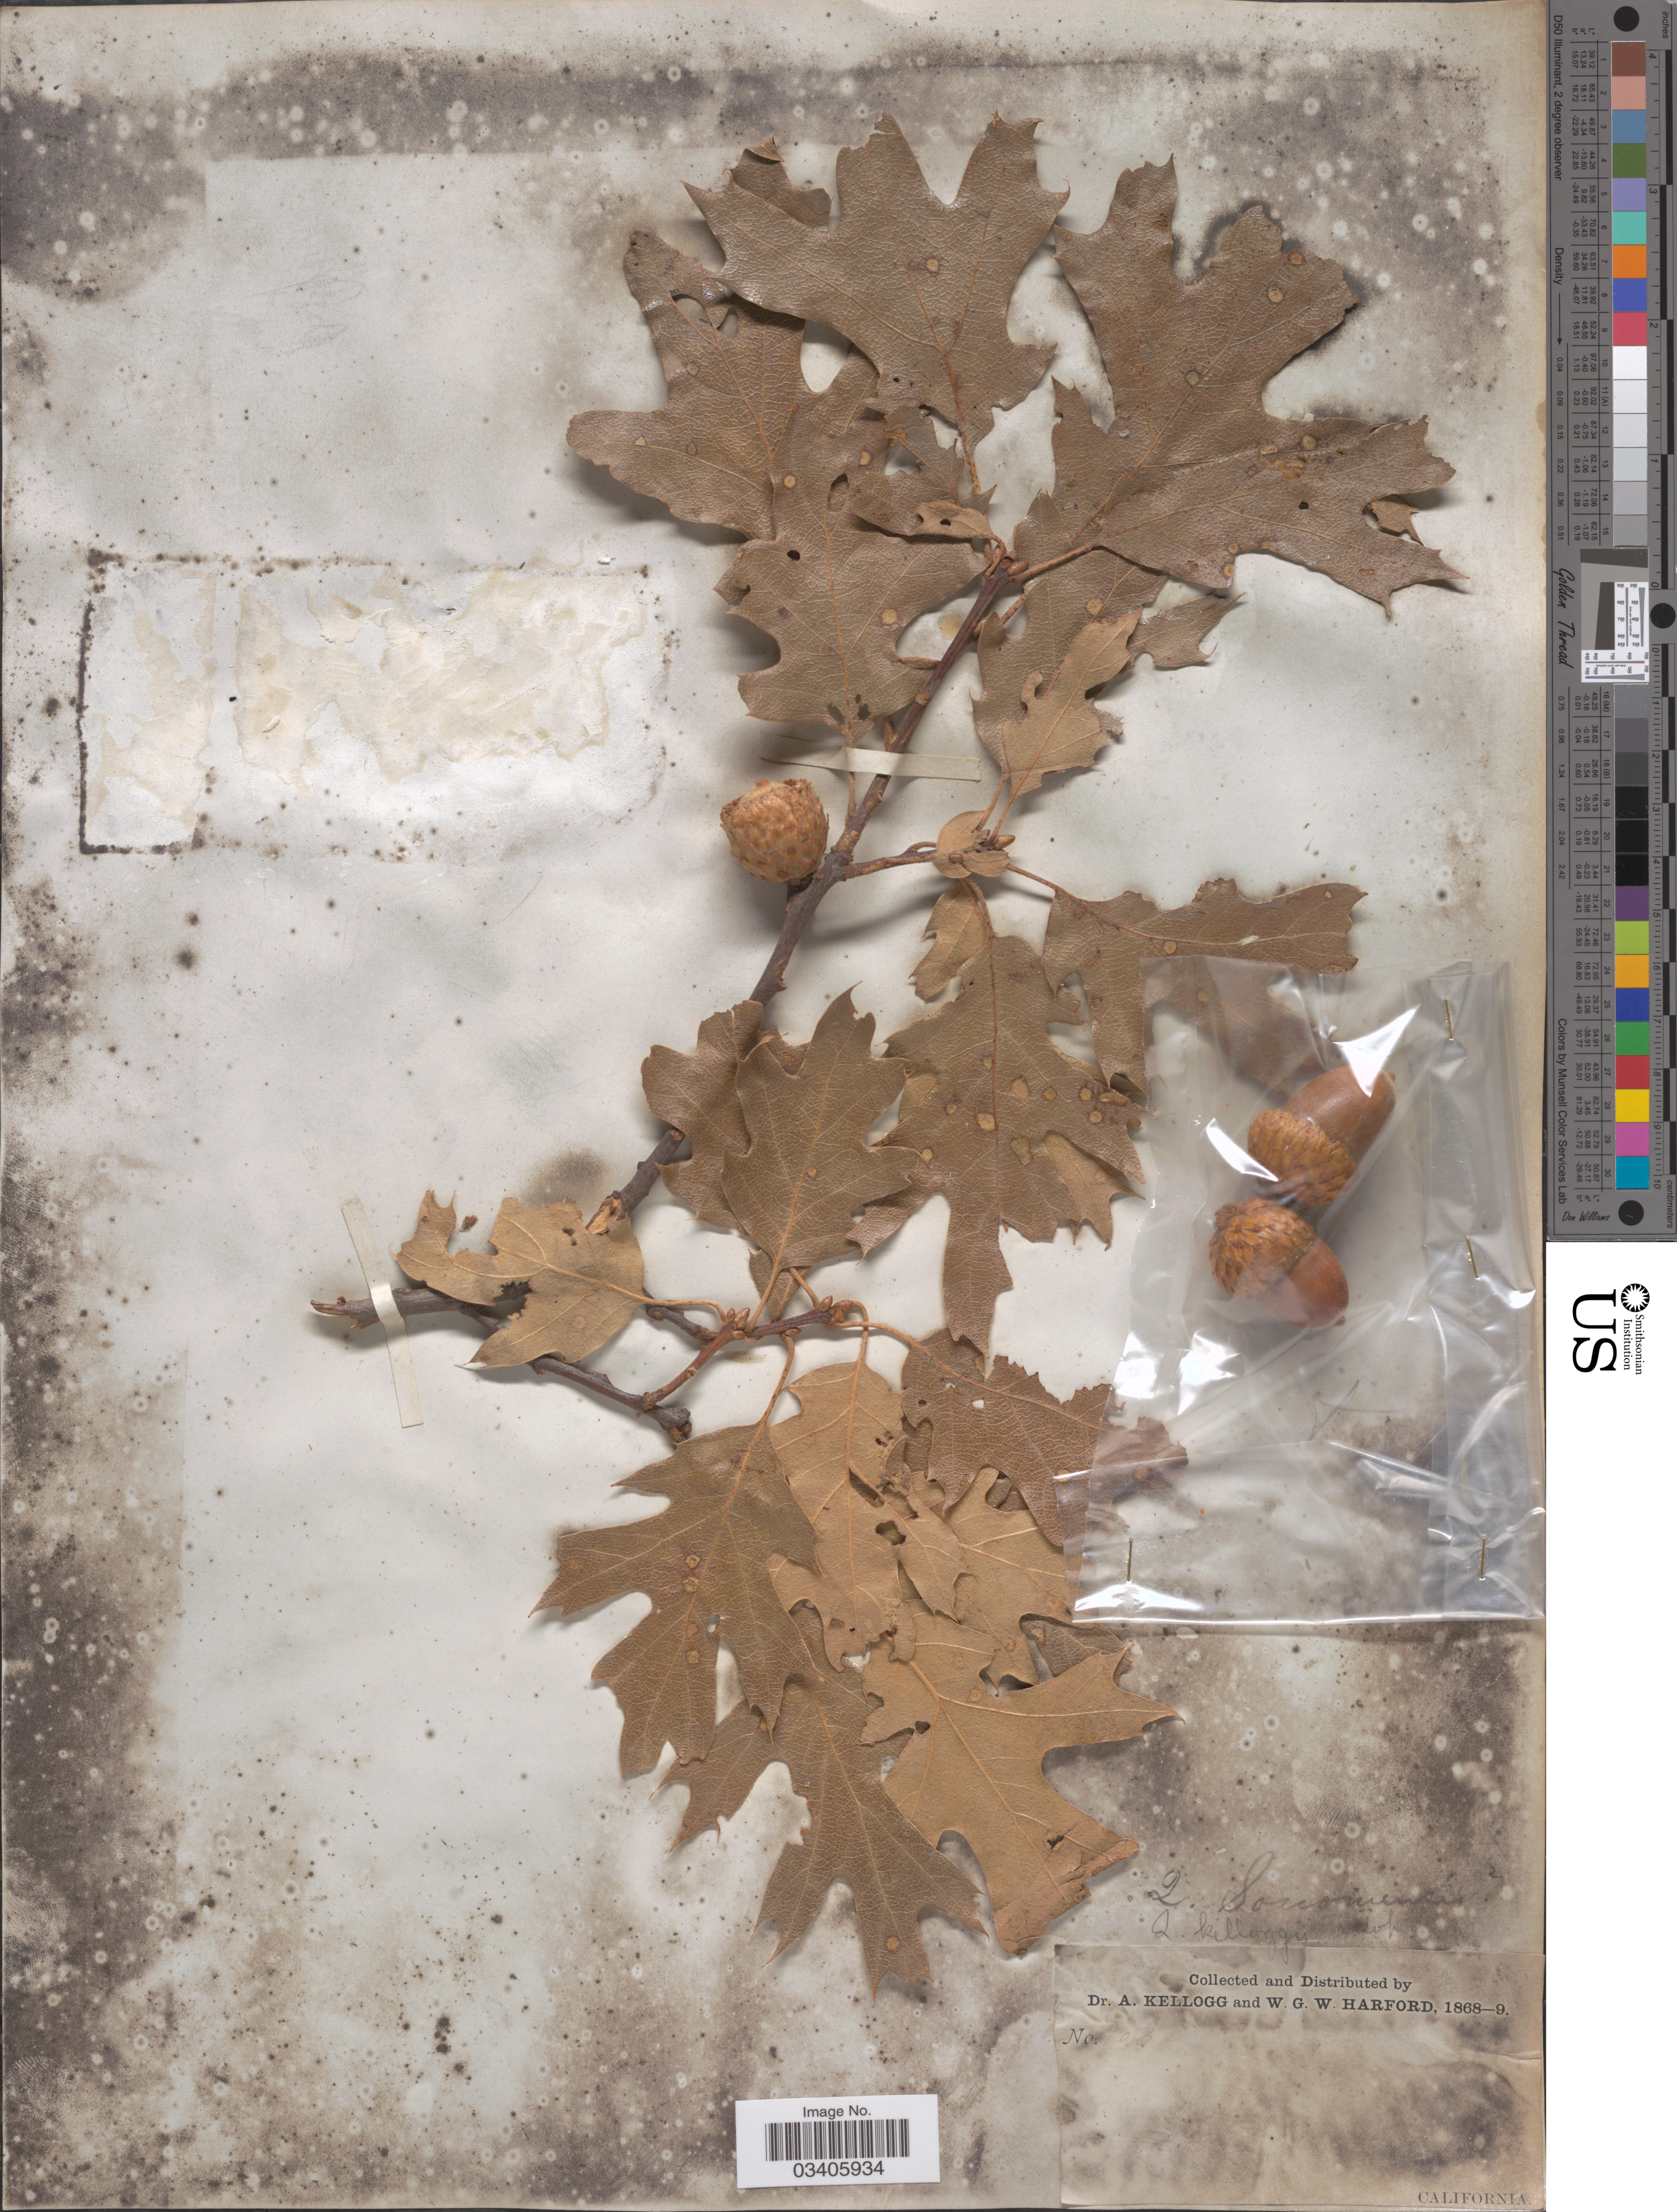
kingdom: Plantae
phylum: Tracheophyta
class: Magnoliopsida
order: Fagales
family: Fagaceae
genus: Quercus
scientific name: Quercus kelloggii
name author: Newb.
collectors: A. Kellogg & W. G. W. Harford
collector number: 103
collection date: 1868/1869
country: United States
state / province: California